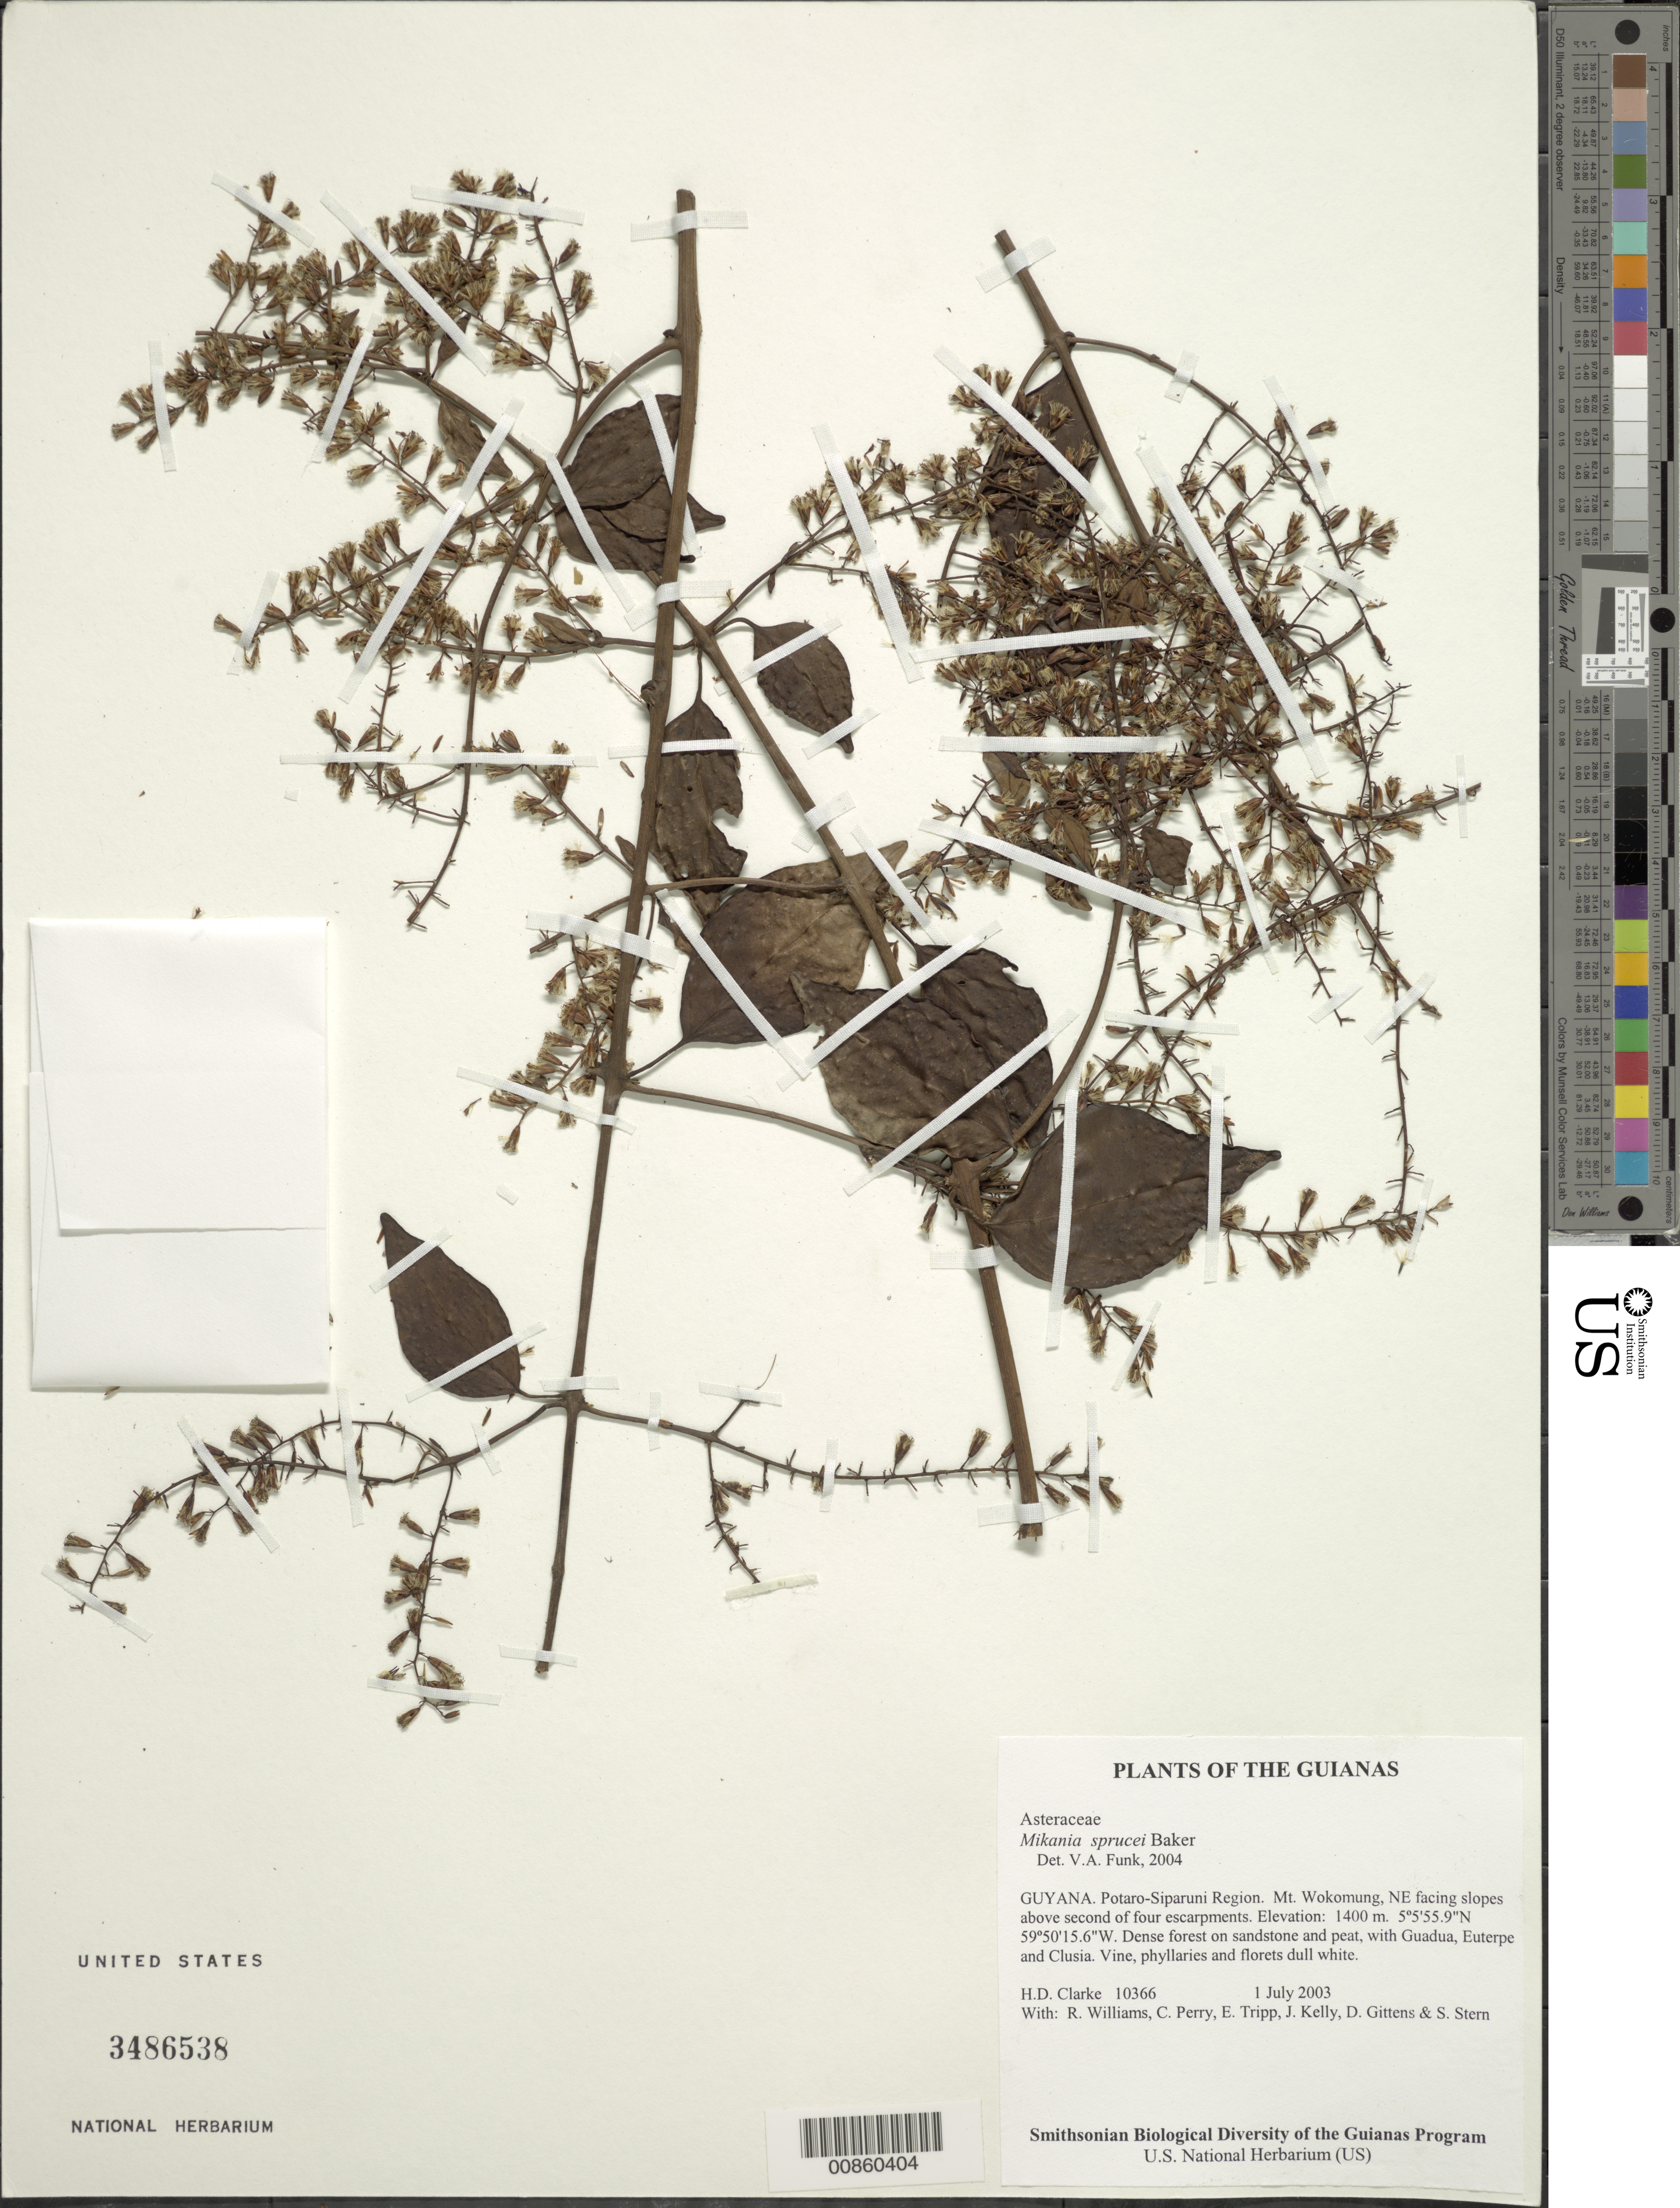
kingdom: Plantae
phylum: Tracheophyta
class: Magnoliopsida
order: Asterales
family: Asteraceae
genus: Mikania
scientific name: Mikania sprucei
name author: Baker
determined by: Funk, Vicki A., (BOT), Smithsonian Institution - National Museum of Natural History (UNITED STATES)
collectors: H. D. Clarke, R. Williams, C. Perry, E. Tripp, J. Kelly, D. Gittens & S. R. Stern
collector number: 10366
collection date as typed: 1 July 2003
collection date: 2003-07-01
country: Guyana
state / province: Potaro-Siparuni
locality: Mt. Wokomung, NE facing slopes above second of four escarpments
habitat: Dense forest on sandstone and peat, with Guadua, Euterpe and Clusia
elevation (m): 1400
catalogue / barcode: US 3486538